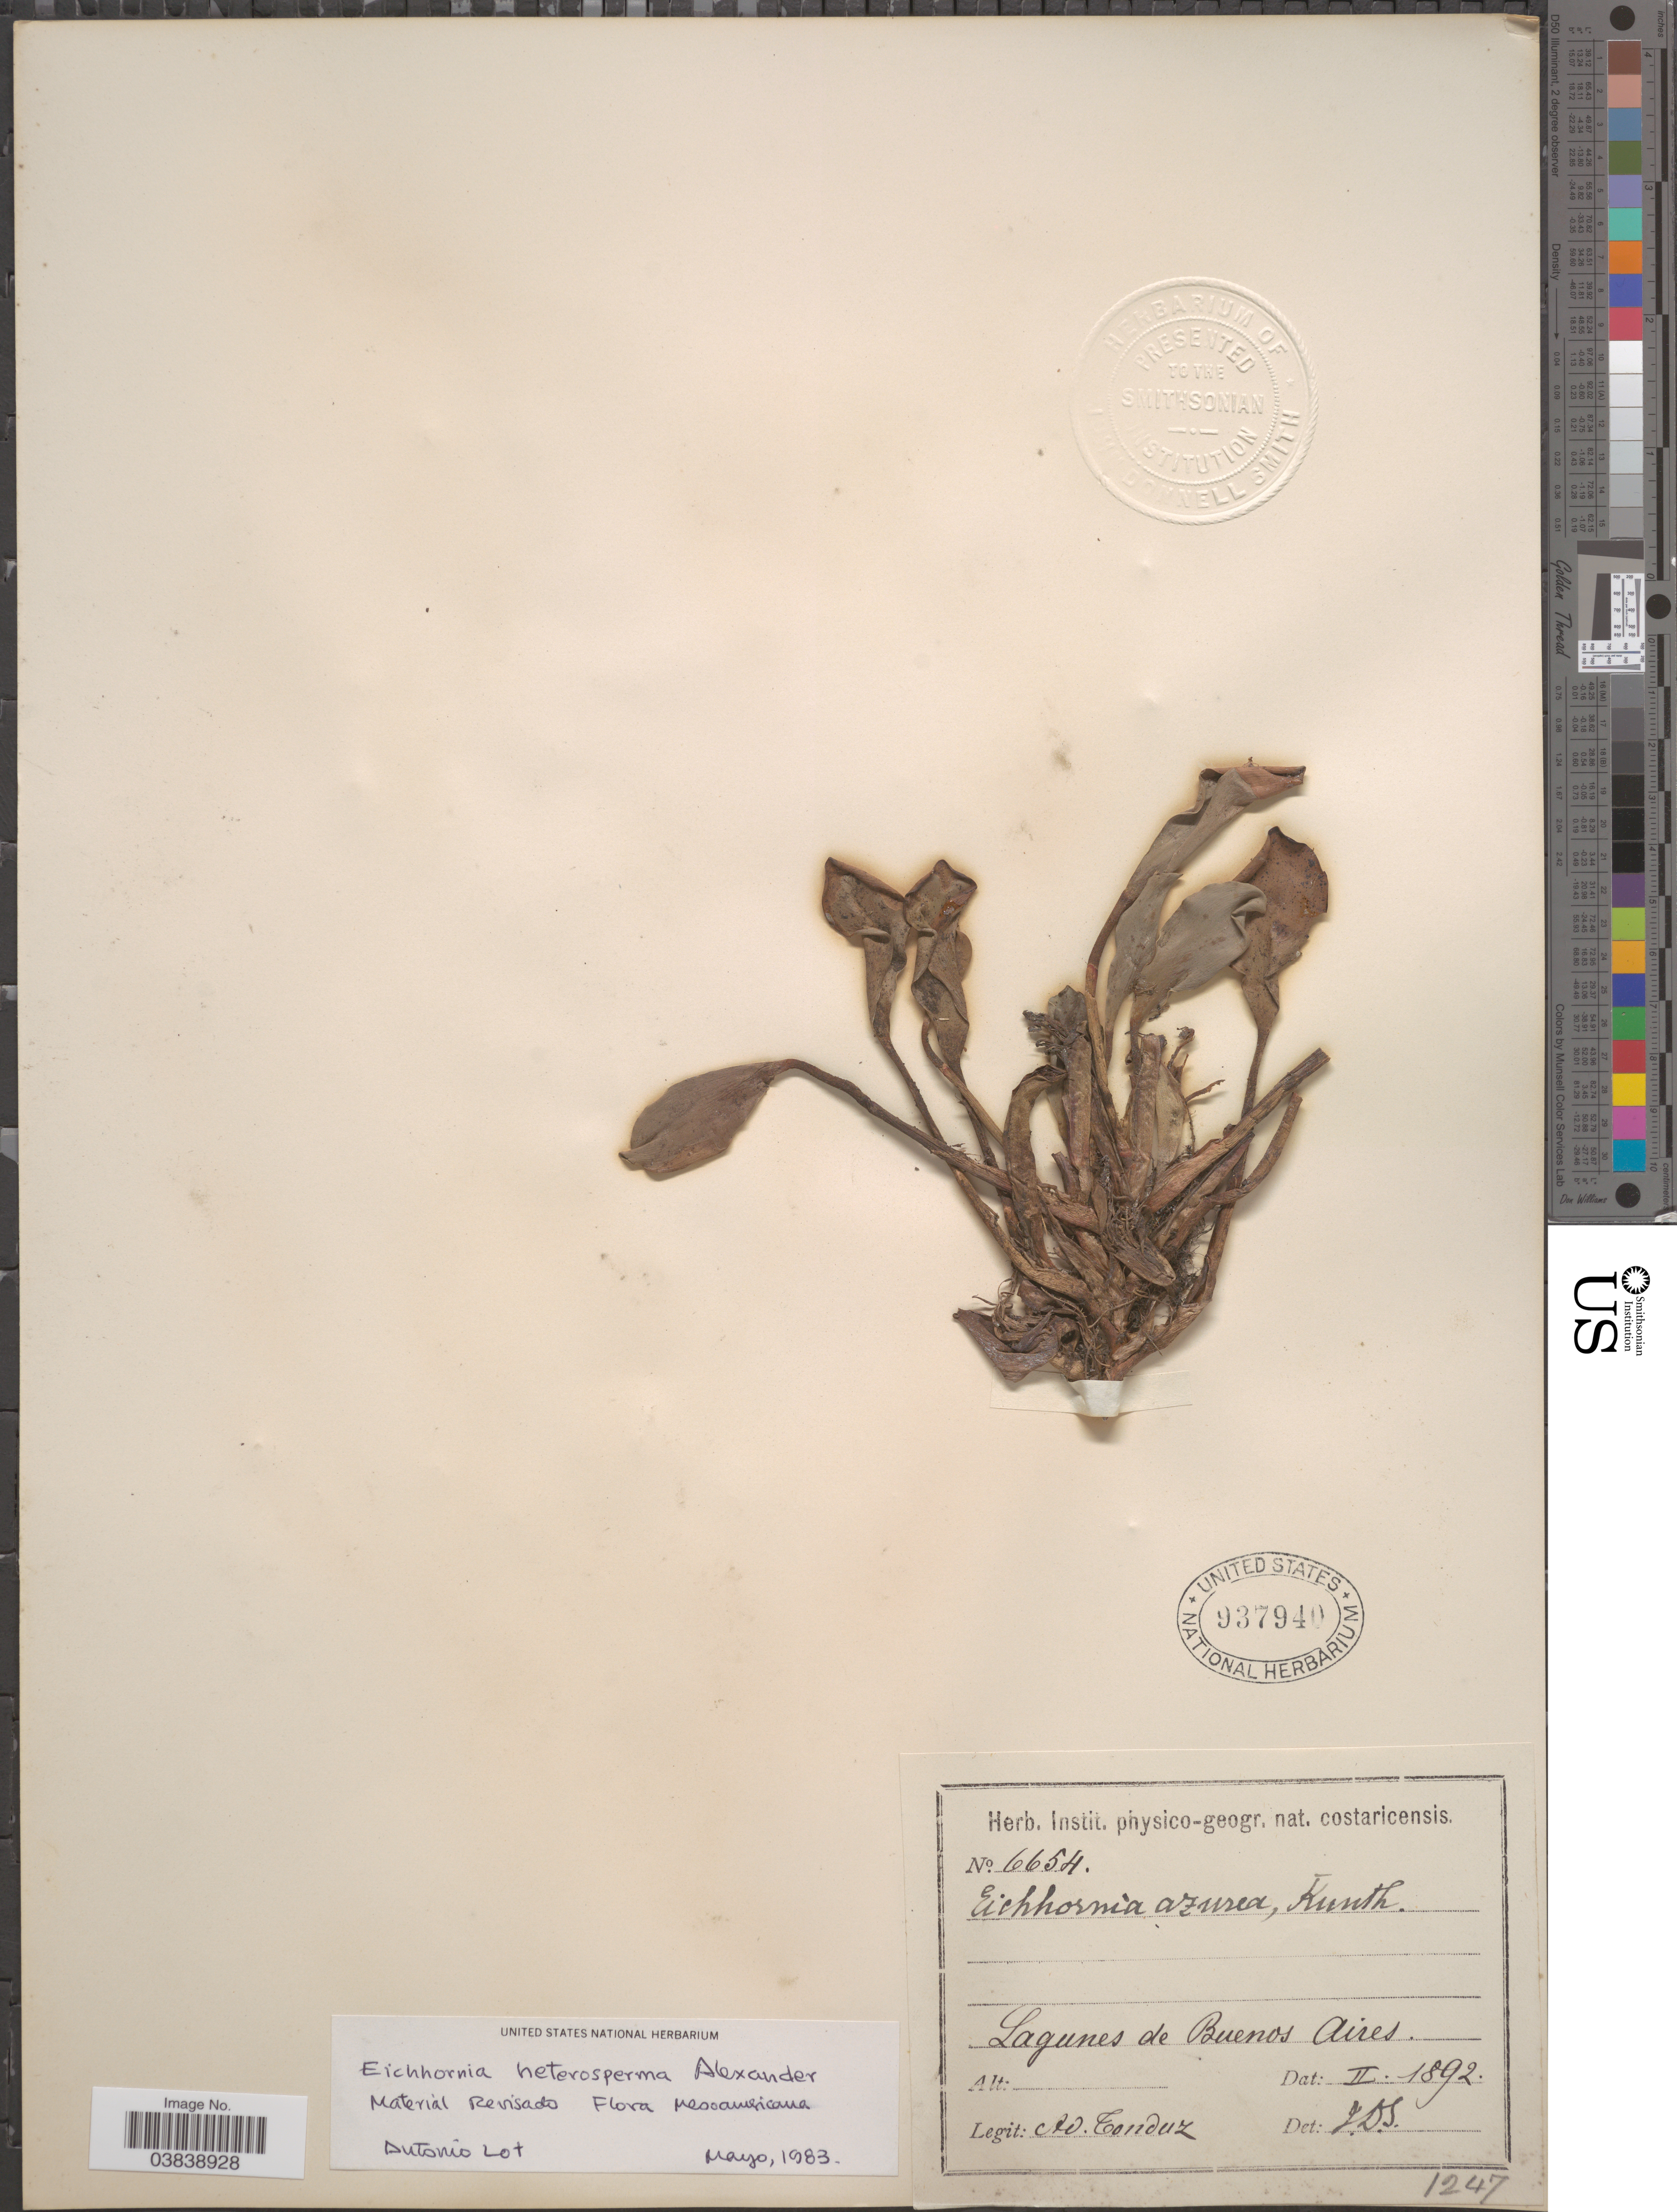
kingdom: Plantae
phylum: Tracheophyta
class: Liliopsida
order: Commelinales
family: Pontederiaceae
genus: Eichhornia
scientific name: Eichhornia heterosperma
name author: Alexander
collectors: A. Tonduz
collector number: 6654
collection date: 1892-02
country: Costa Rica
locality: Lagunes de Buenos Aires.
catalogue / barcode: US 937940